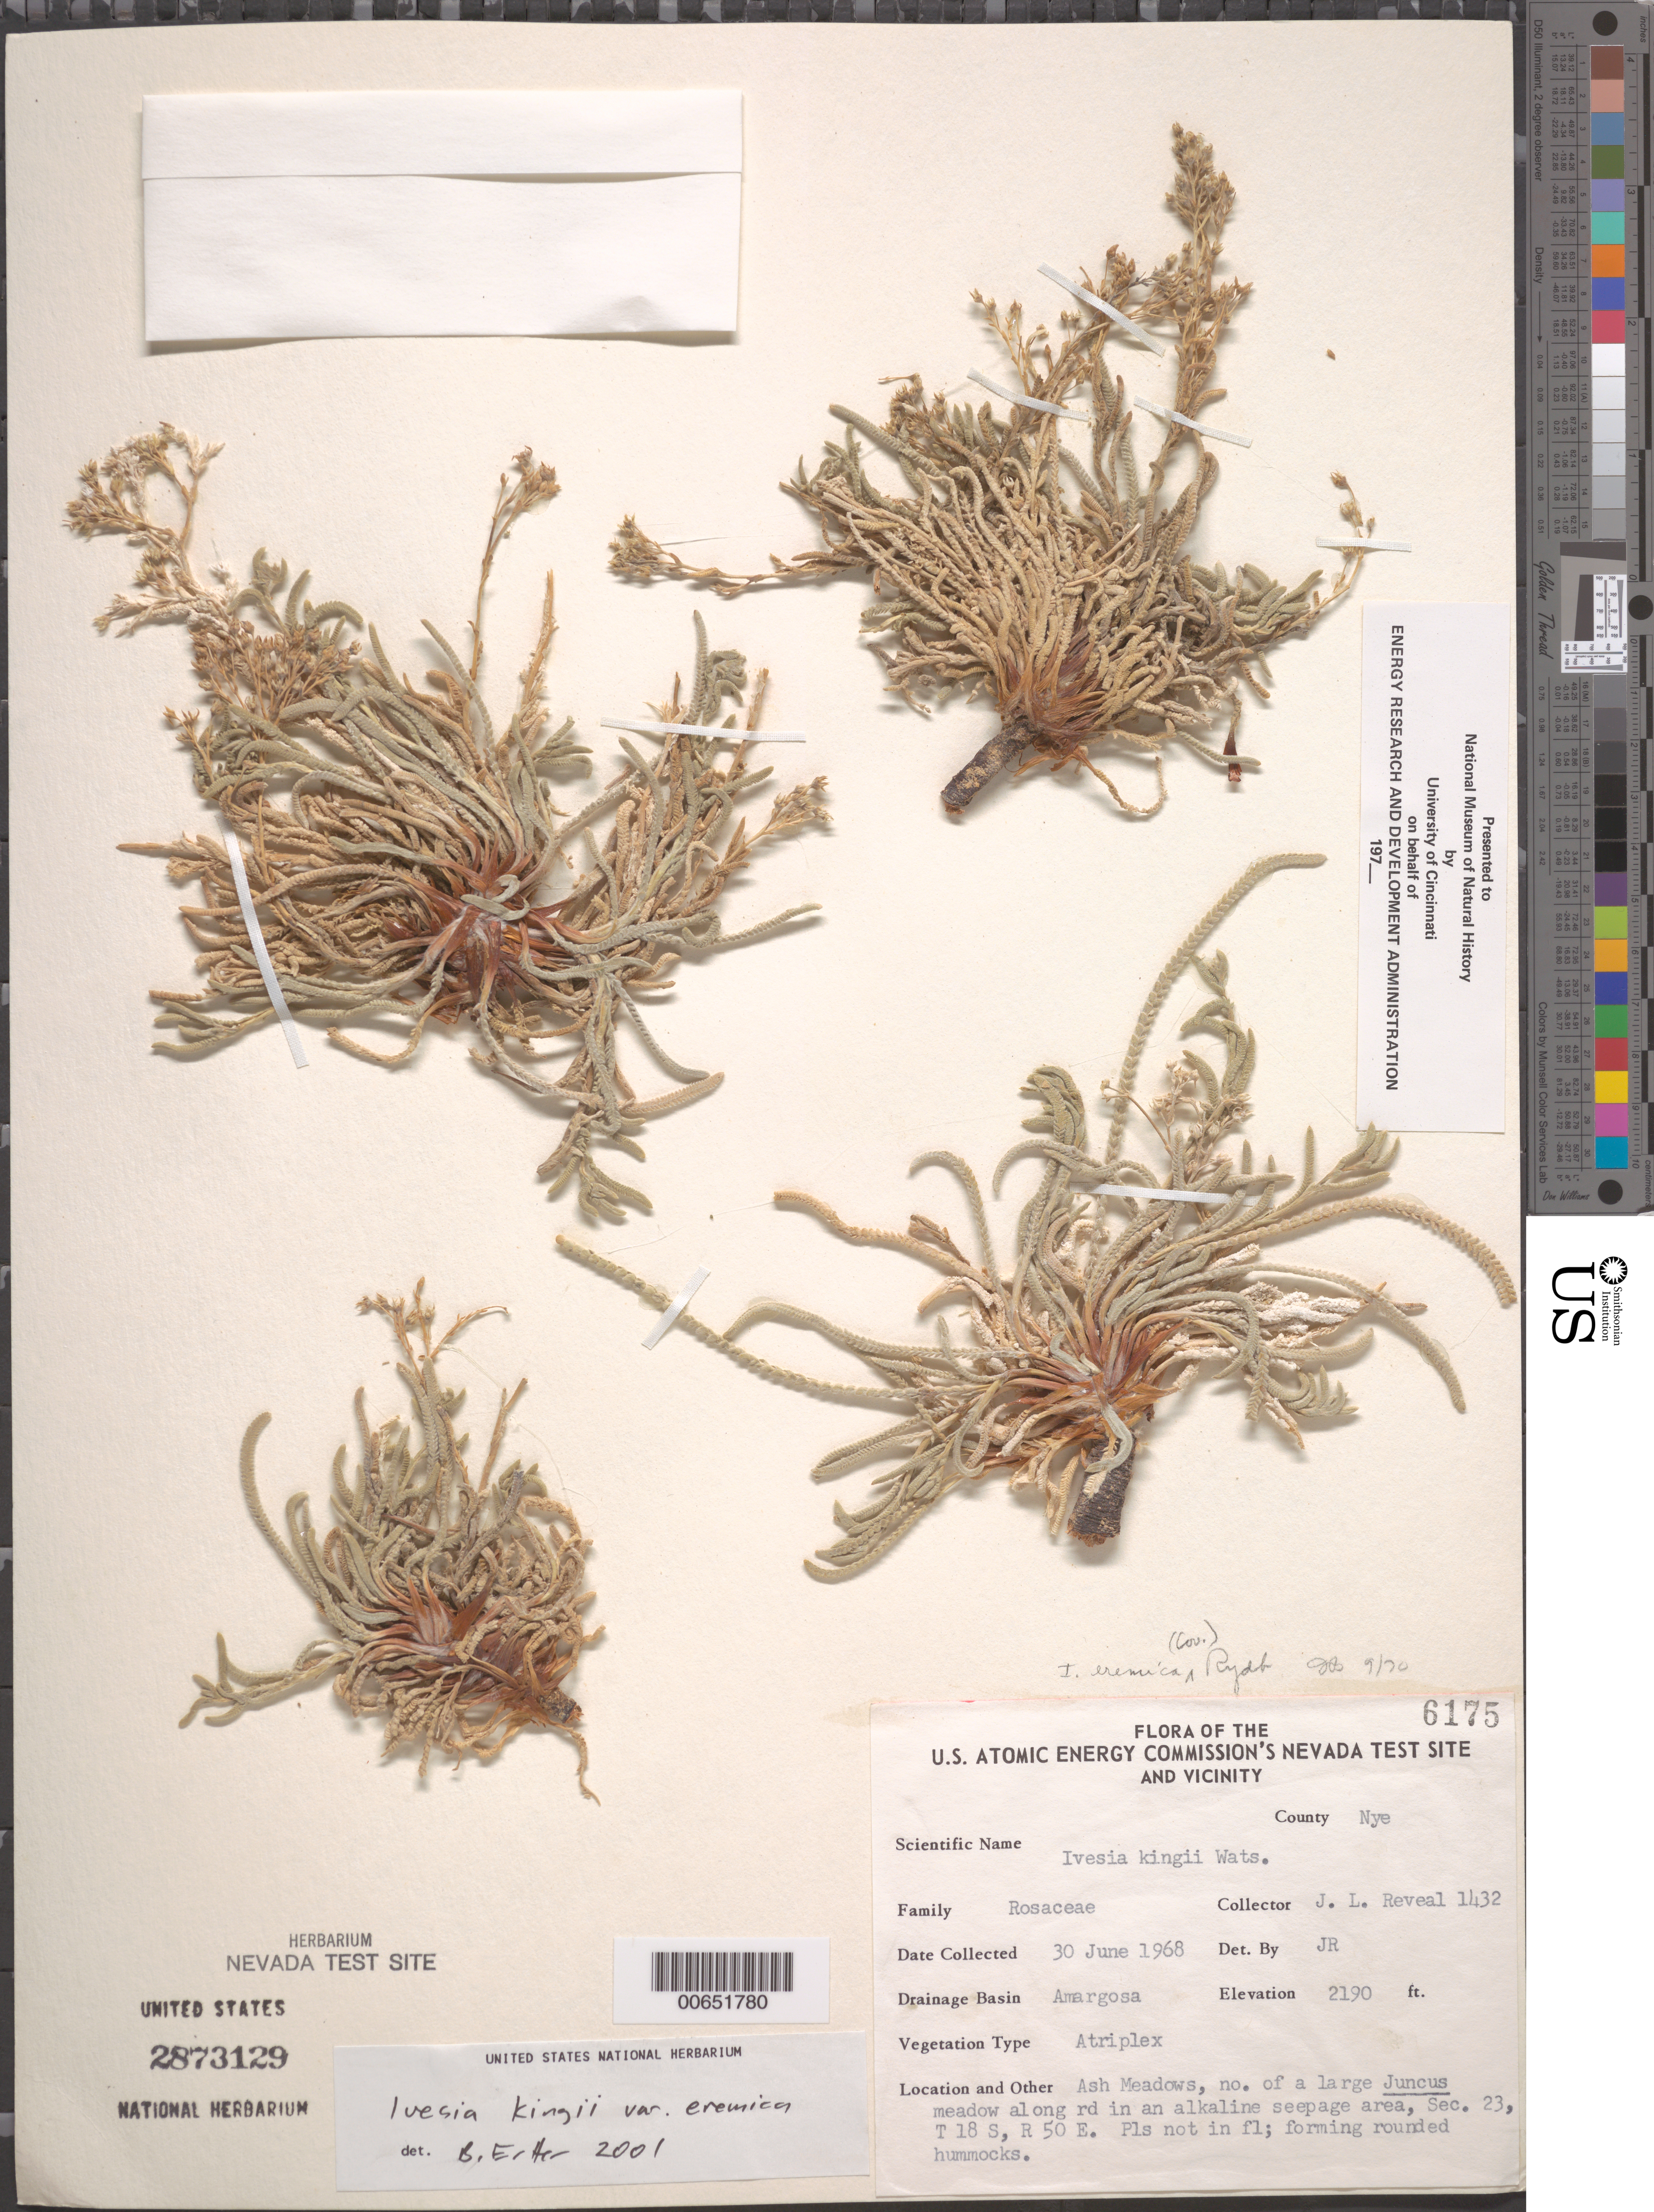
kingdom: Plantae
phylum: Tracheophyta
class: Magnoliopsida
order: Rosales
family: Rosaceae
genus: Potentilla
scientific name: Potentilla kingii var. eremica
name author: (Coville) Mosyakin & Shiyan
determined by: Strong, Mark T., (BOT), Smithsonian Institution - National Museum of Natural History (UNITED STATES)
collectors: J. L. Reveal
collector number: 1432 / 675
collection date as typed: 30 Jun 1968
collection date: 1968-06-30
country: United States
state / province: Nevada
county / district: Nye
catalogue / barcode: US 2873129